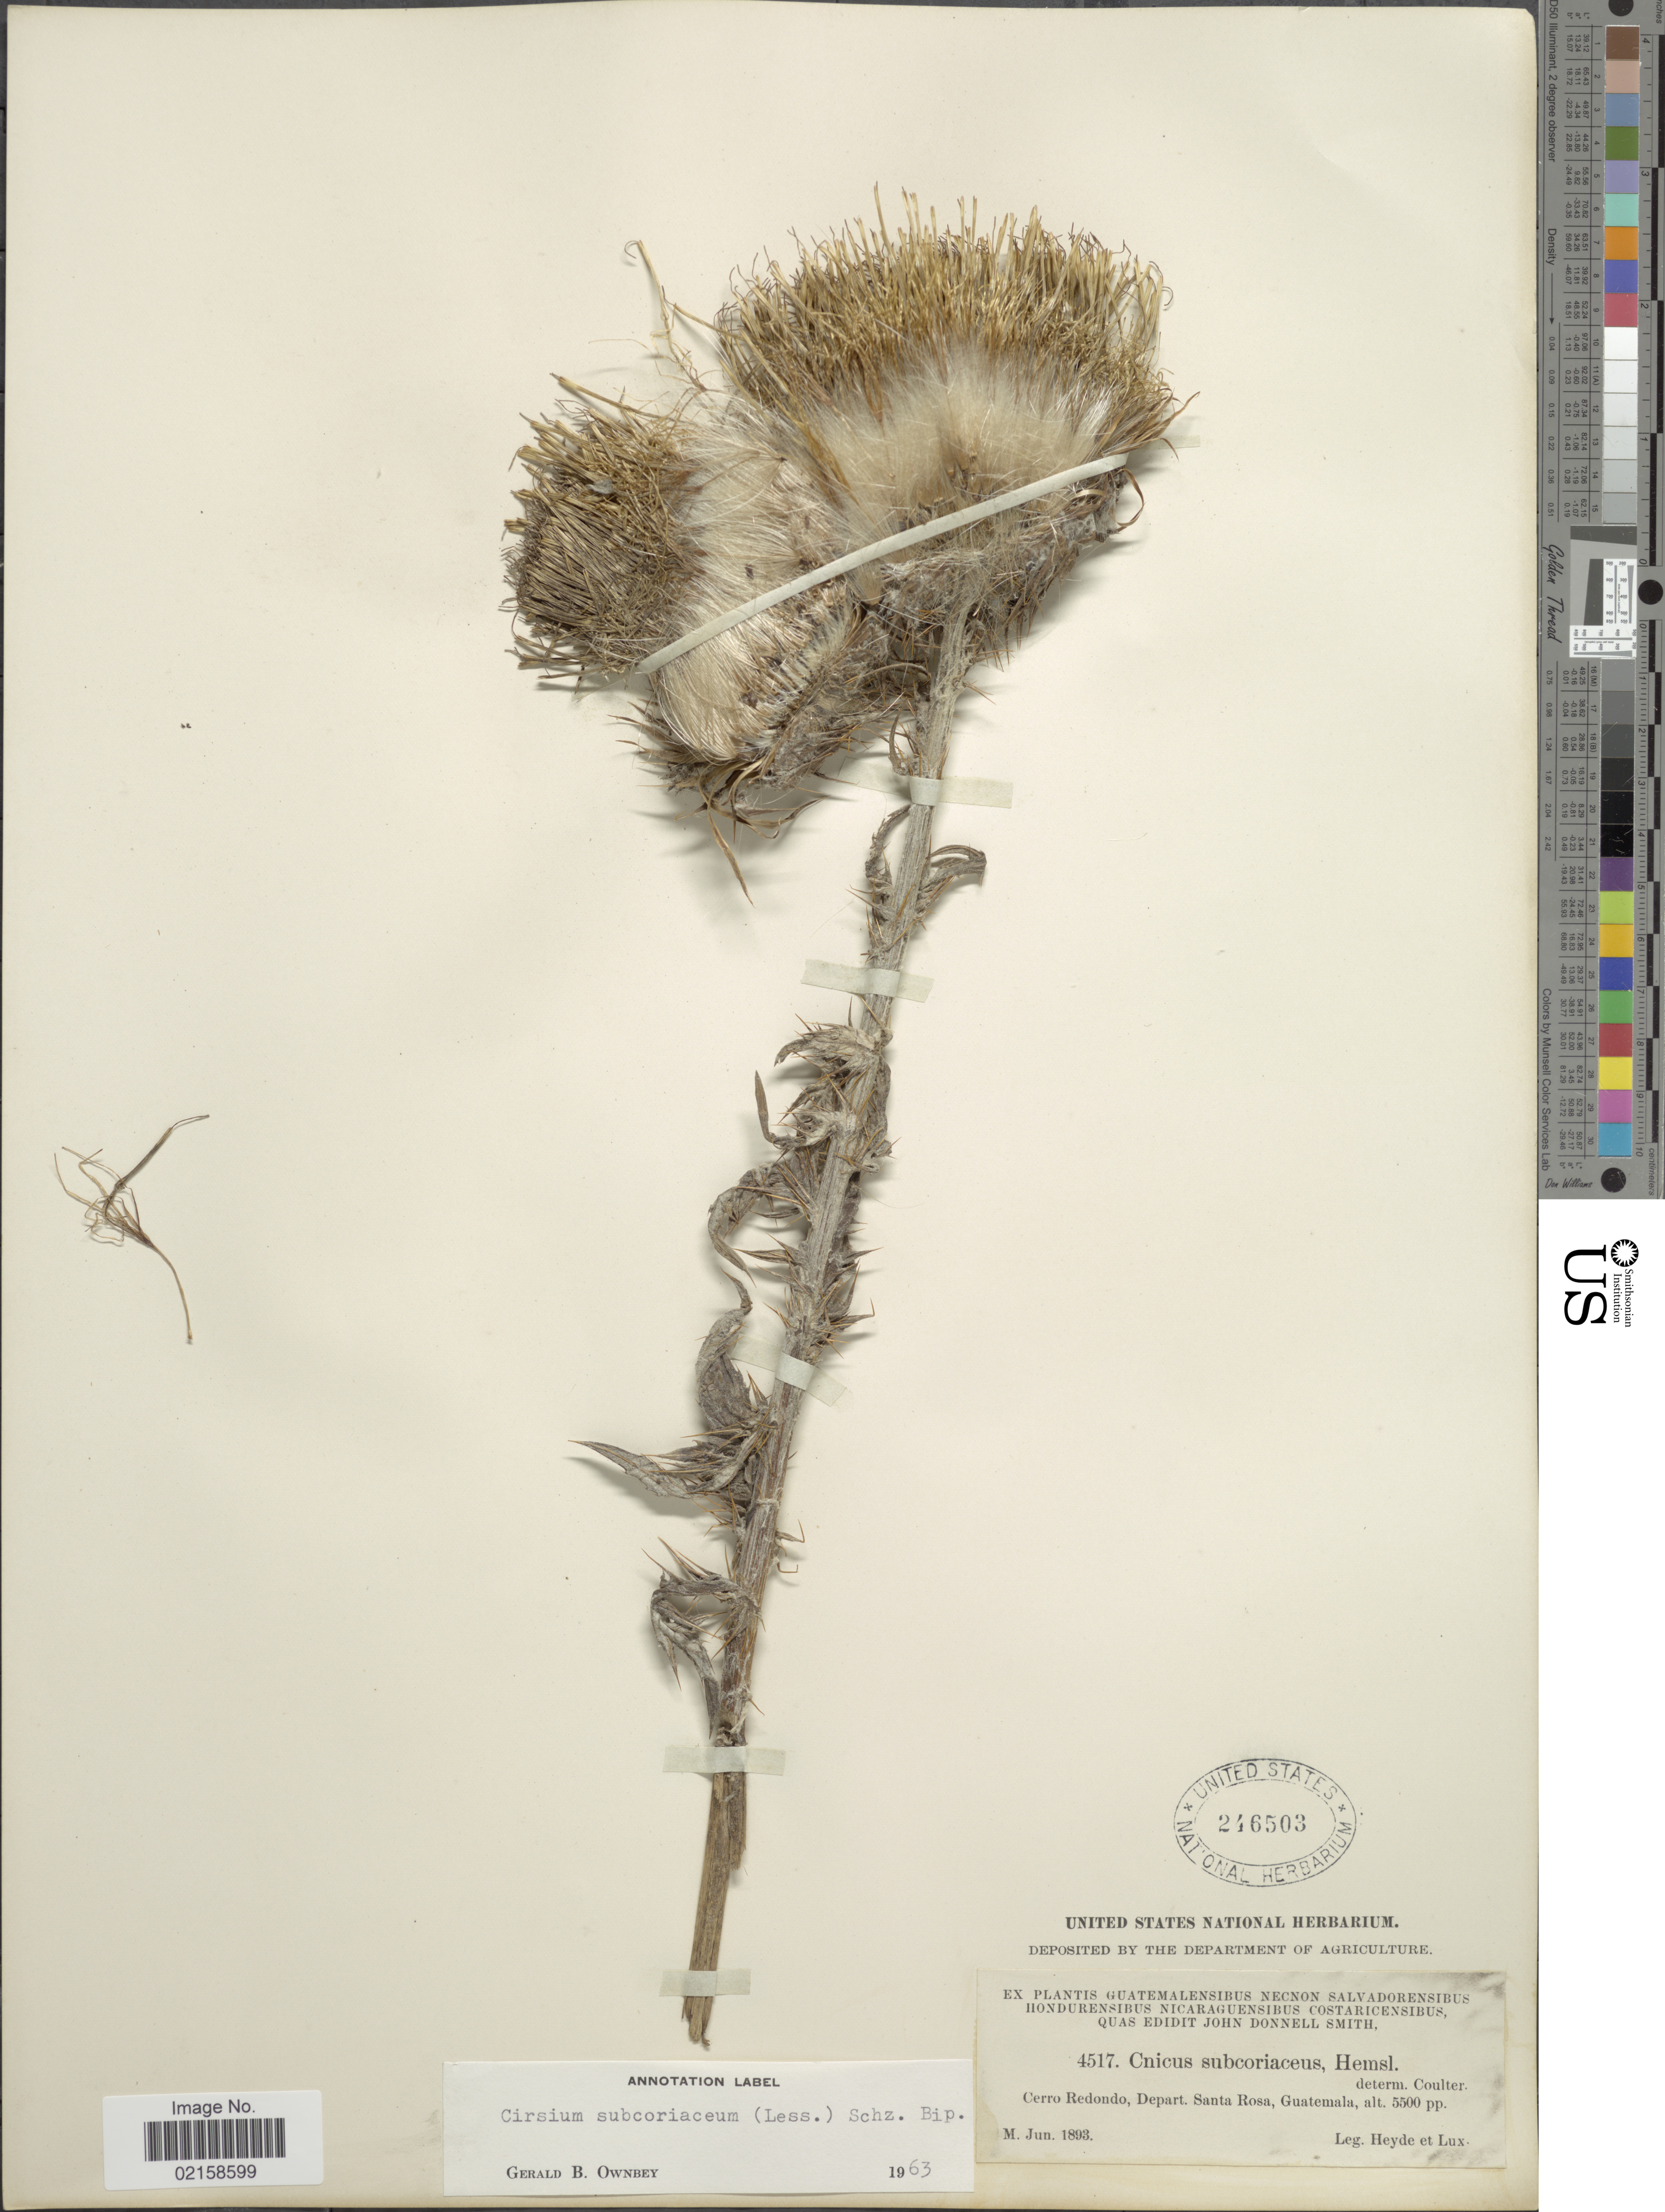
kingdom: Plantae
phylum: Tracheophyta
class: Magnoliopsida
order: Asterales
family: Asteraceae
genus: Cirsium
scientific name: Cirsium subcoriaceum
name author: (Less.) Sch. Bip.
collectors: Heyde & Lux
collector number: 4517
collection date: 1893-06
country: Guatemala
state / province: Santa Rosa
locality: Cerro Redondo.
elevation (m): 1676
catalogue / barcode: US 246503